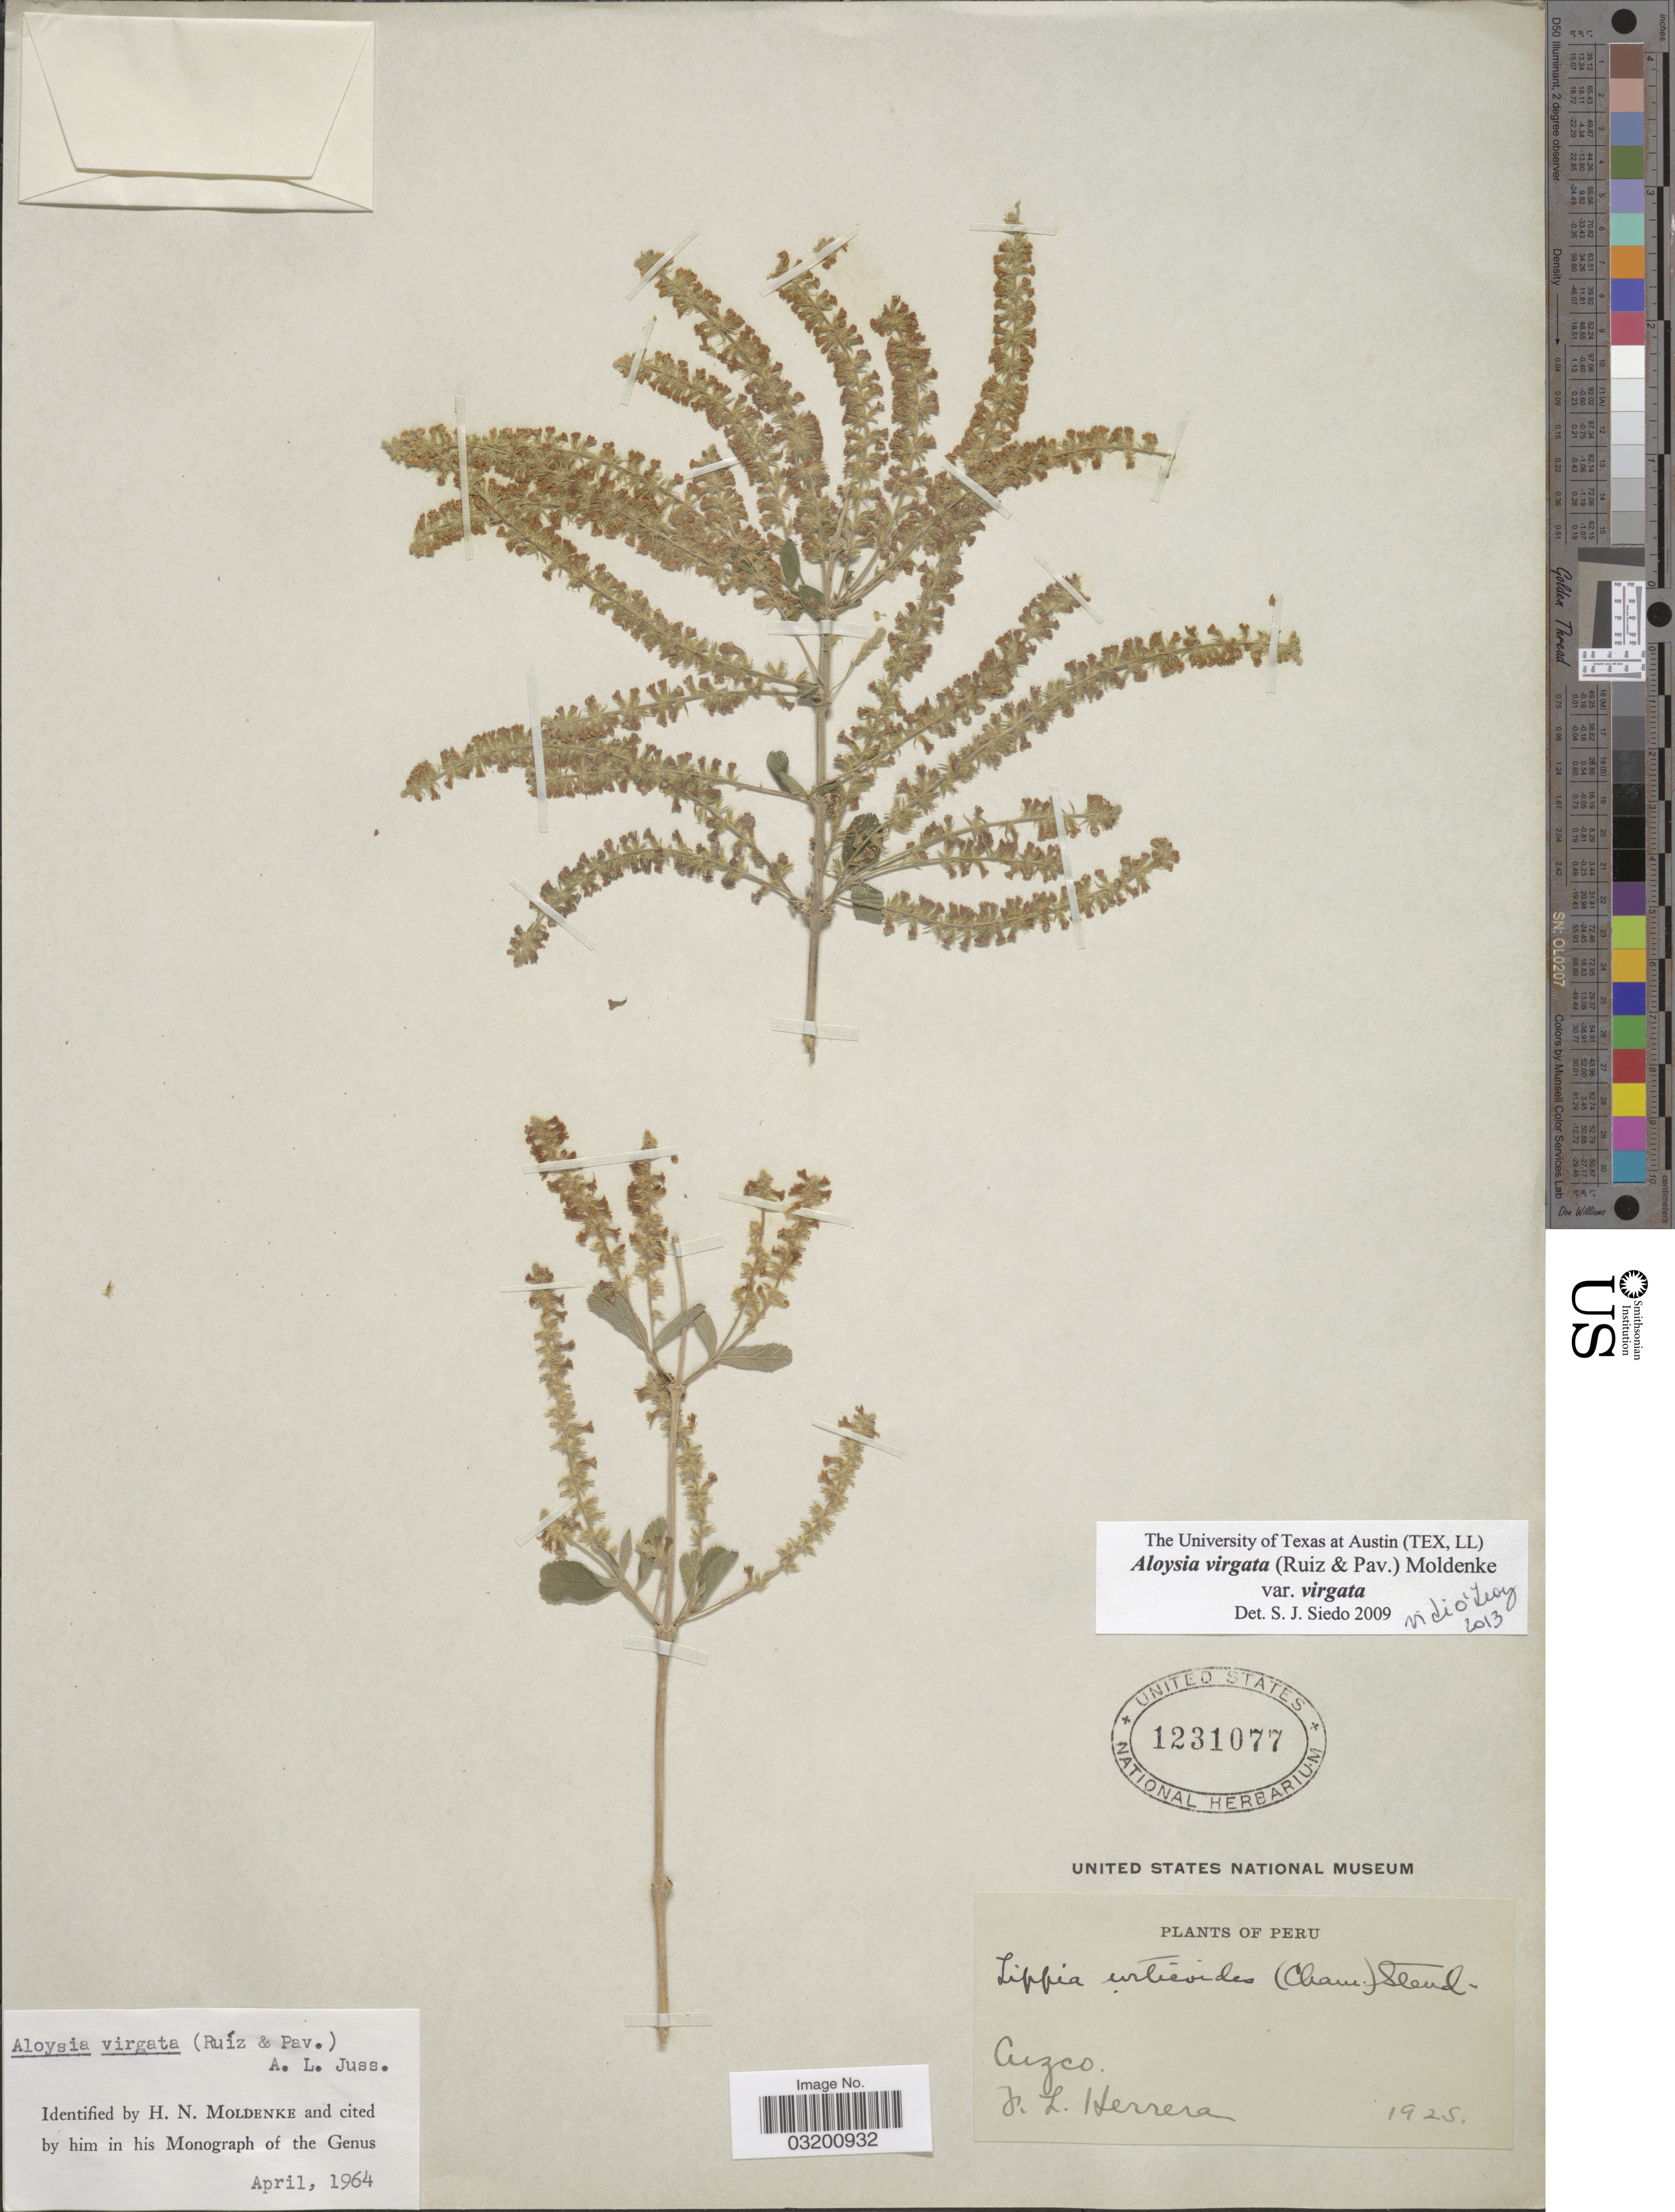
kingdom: Plantae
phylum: Tracheophyta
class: Magnoliopsida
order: Lamiales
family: Verbenaceae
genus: Aloysia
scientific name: Aloysia virgata var. virgata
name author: (Ruiz & Pav.) Juss.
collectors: F. L. Herrera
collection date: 1925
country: Peru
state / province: Cusco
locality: Cuzco.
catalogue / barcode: US 1231077